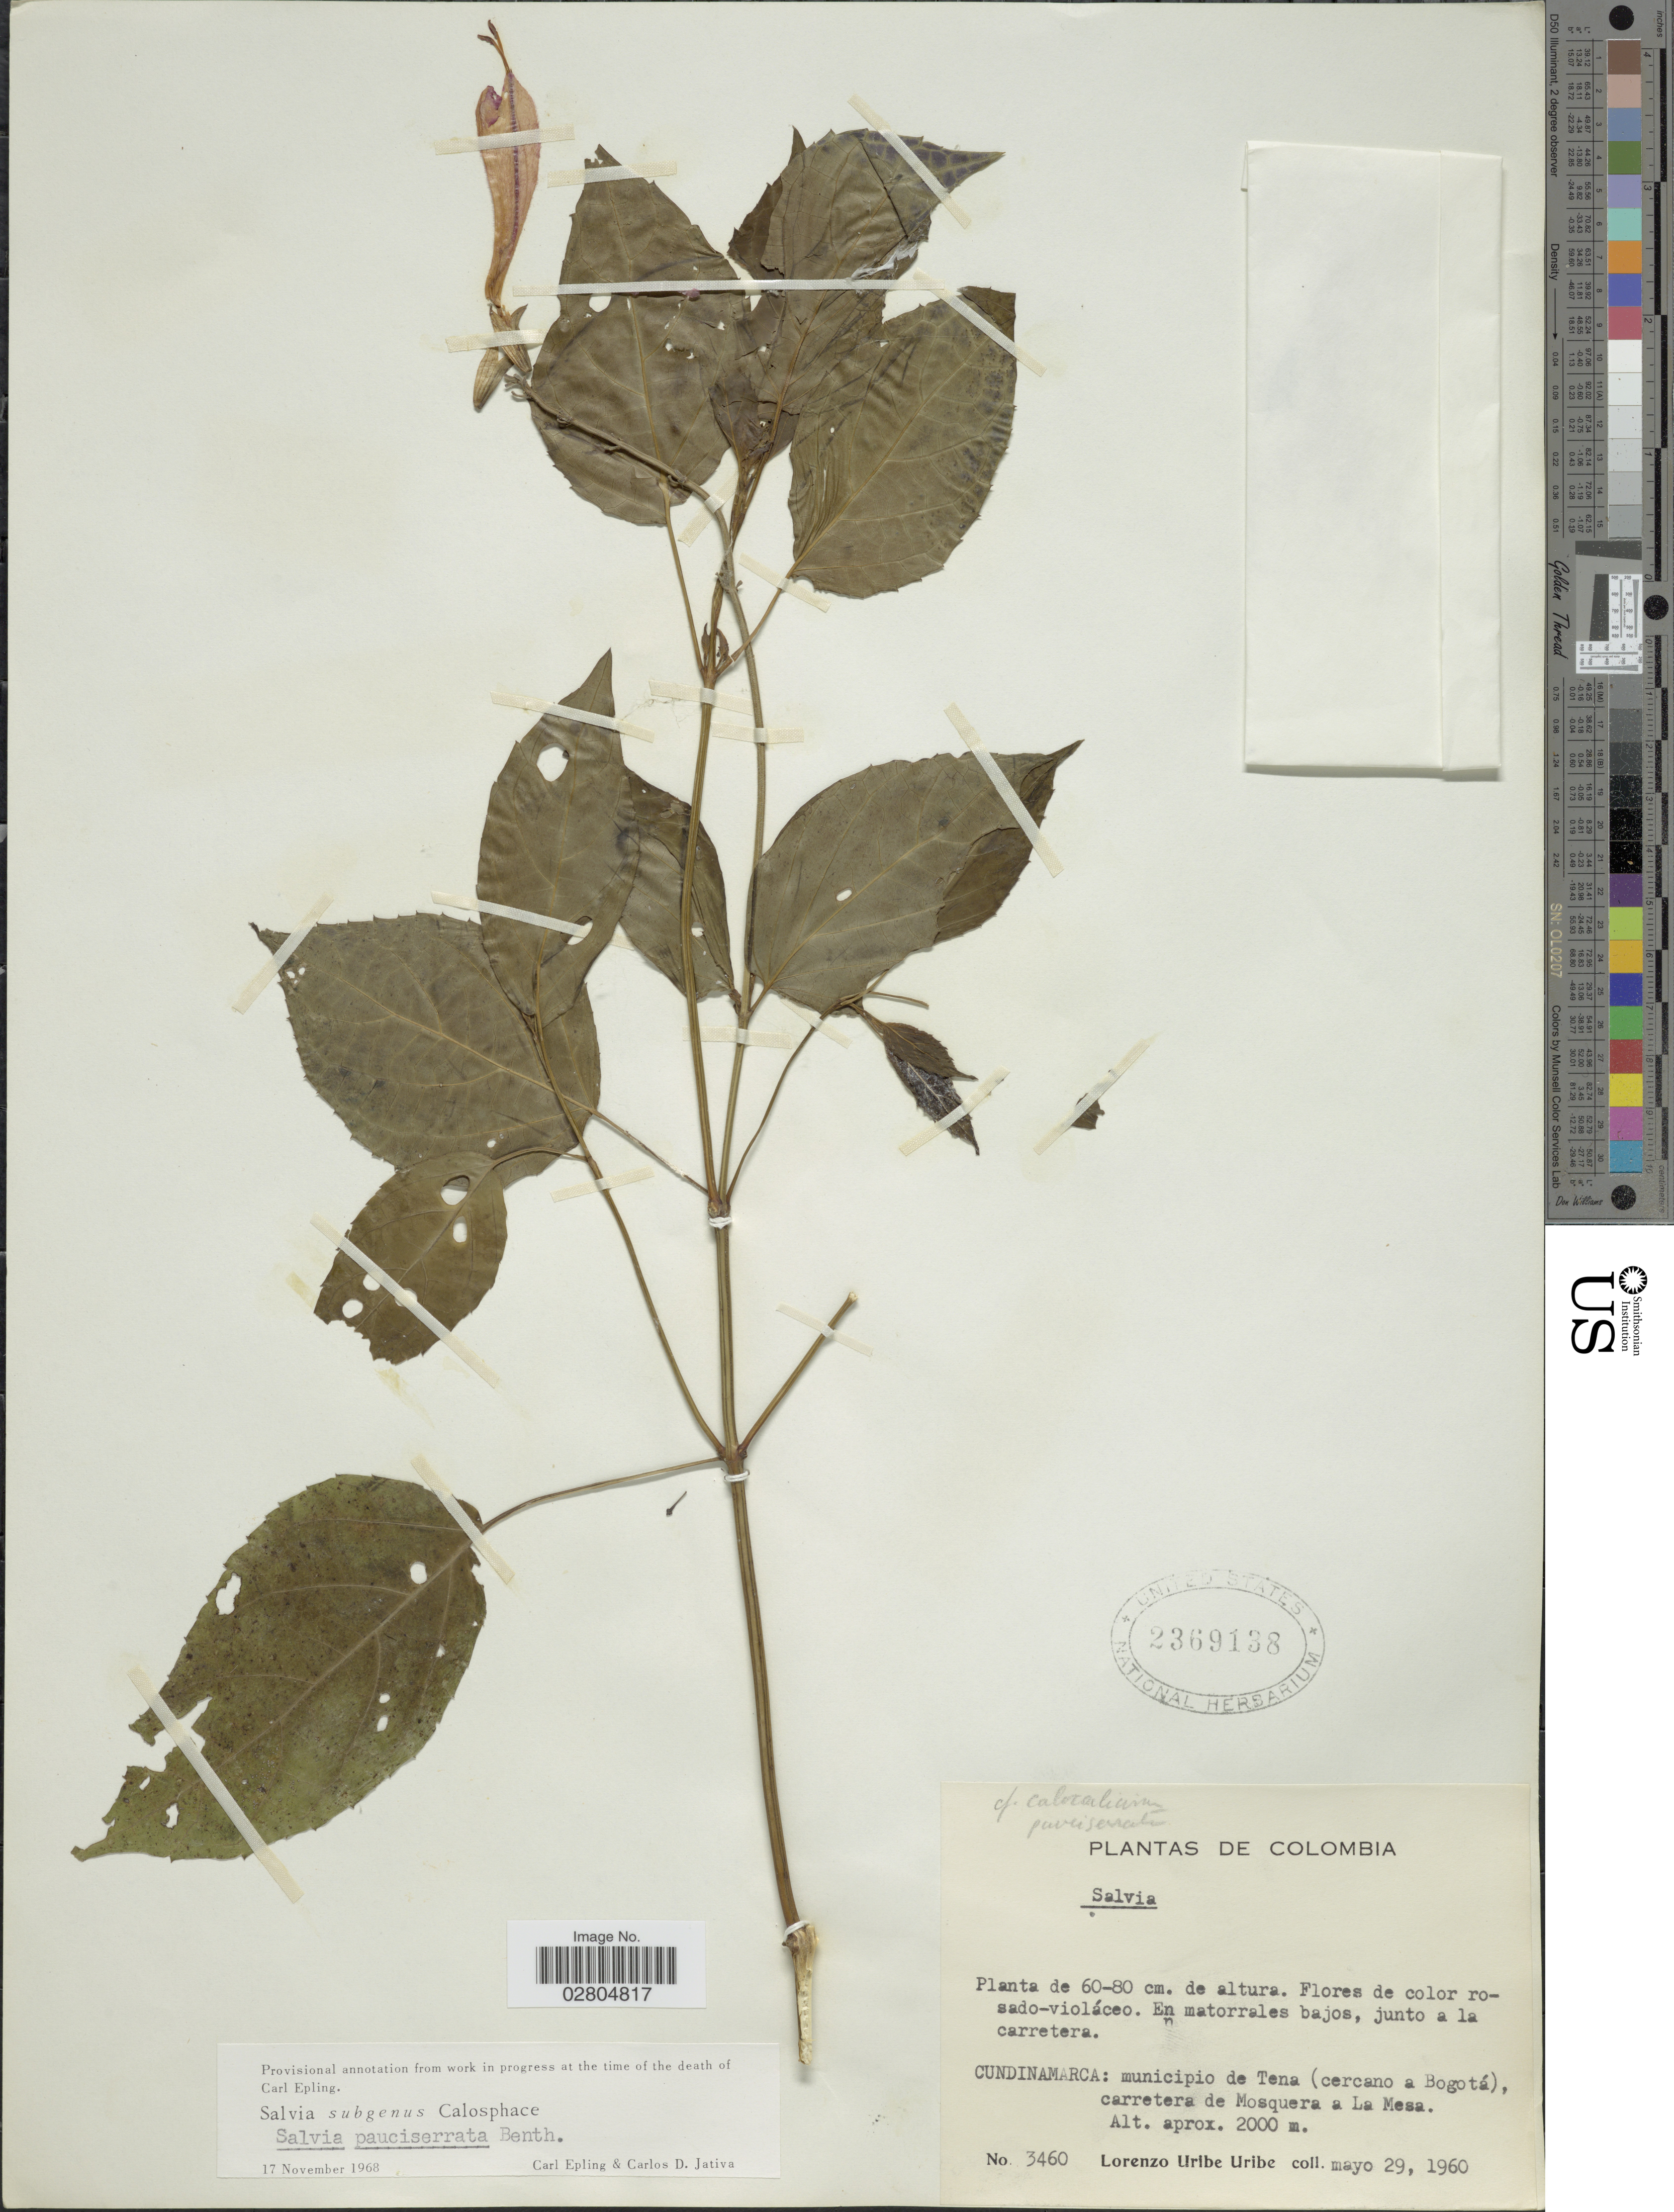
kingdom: Plantae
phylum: Tracheophyta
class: Magnoliopsida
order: Lamiales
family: Lamiaceae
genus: Salvia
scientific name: Salvia pauciserrata subsp. pauciserrata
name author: Benth.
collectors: L. Uribe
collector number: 3460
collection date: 1960-05-29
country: Colombia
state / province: Cundinamarca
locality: Municipio de Tena (cercano a Bogotá), carretera de Mosquera a La Mesa.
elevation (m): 2000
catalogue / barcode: US 2369138